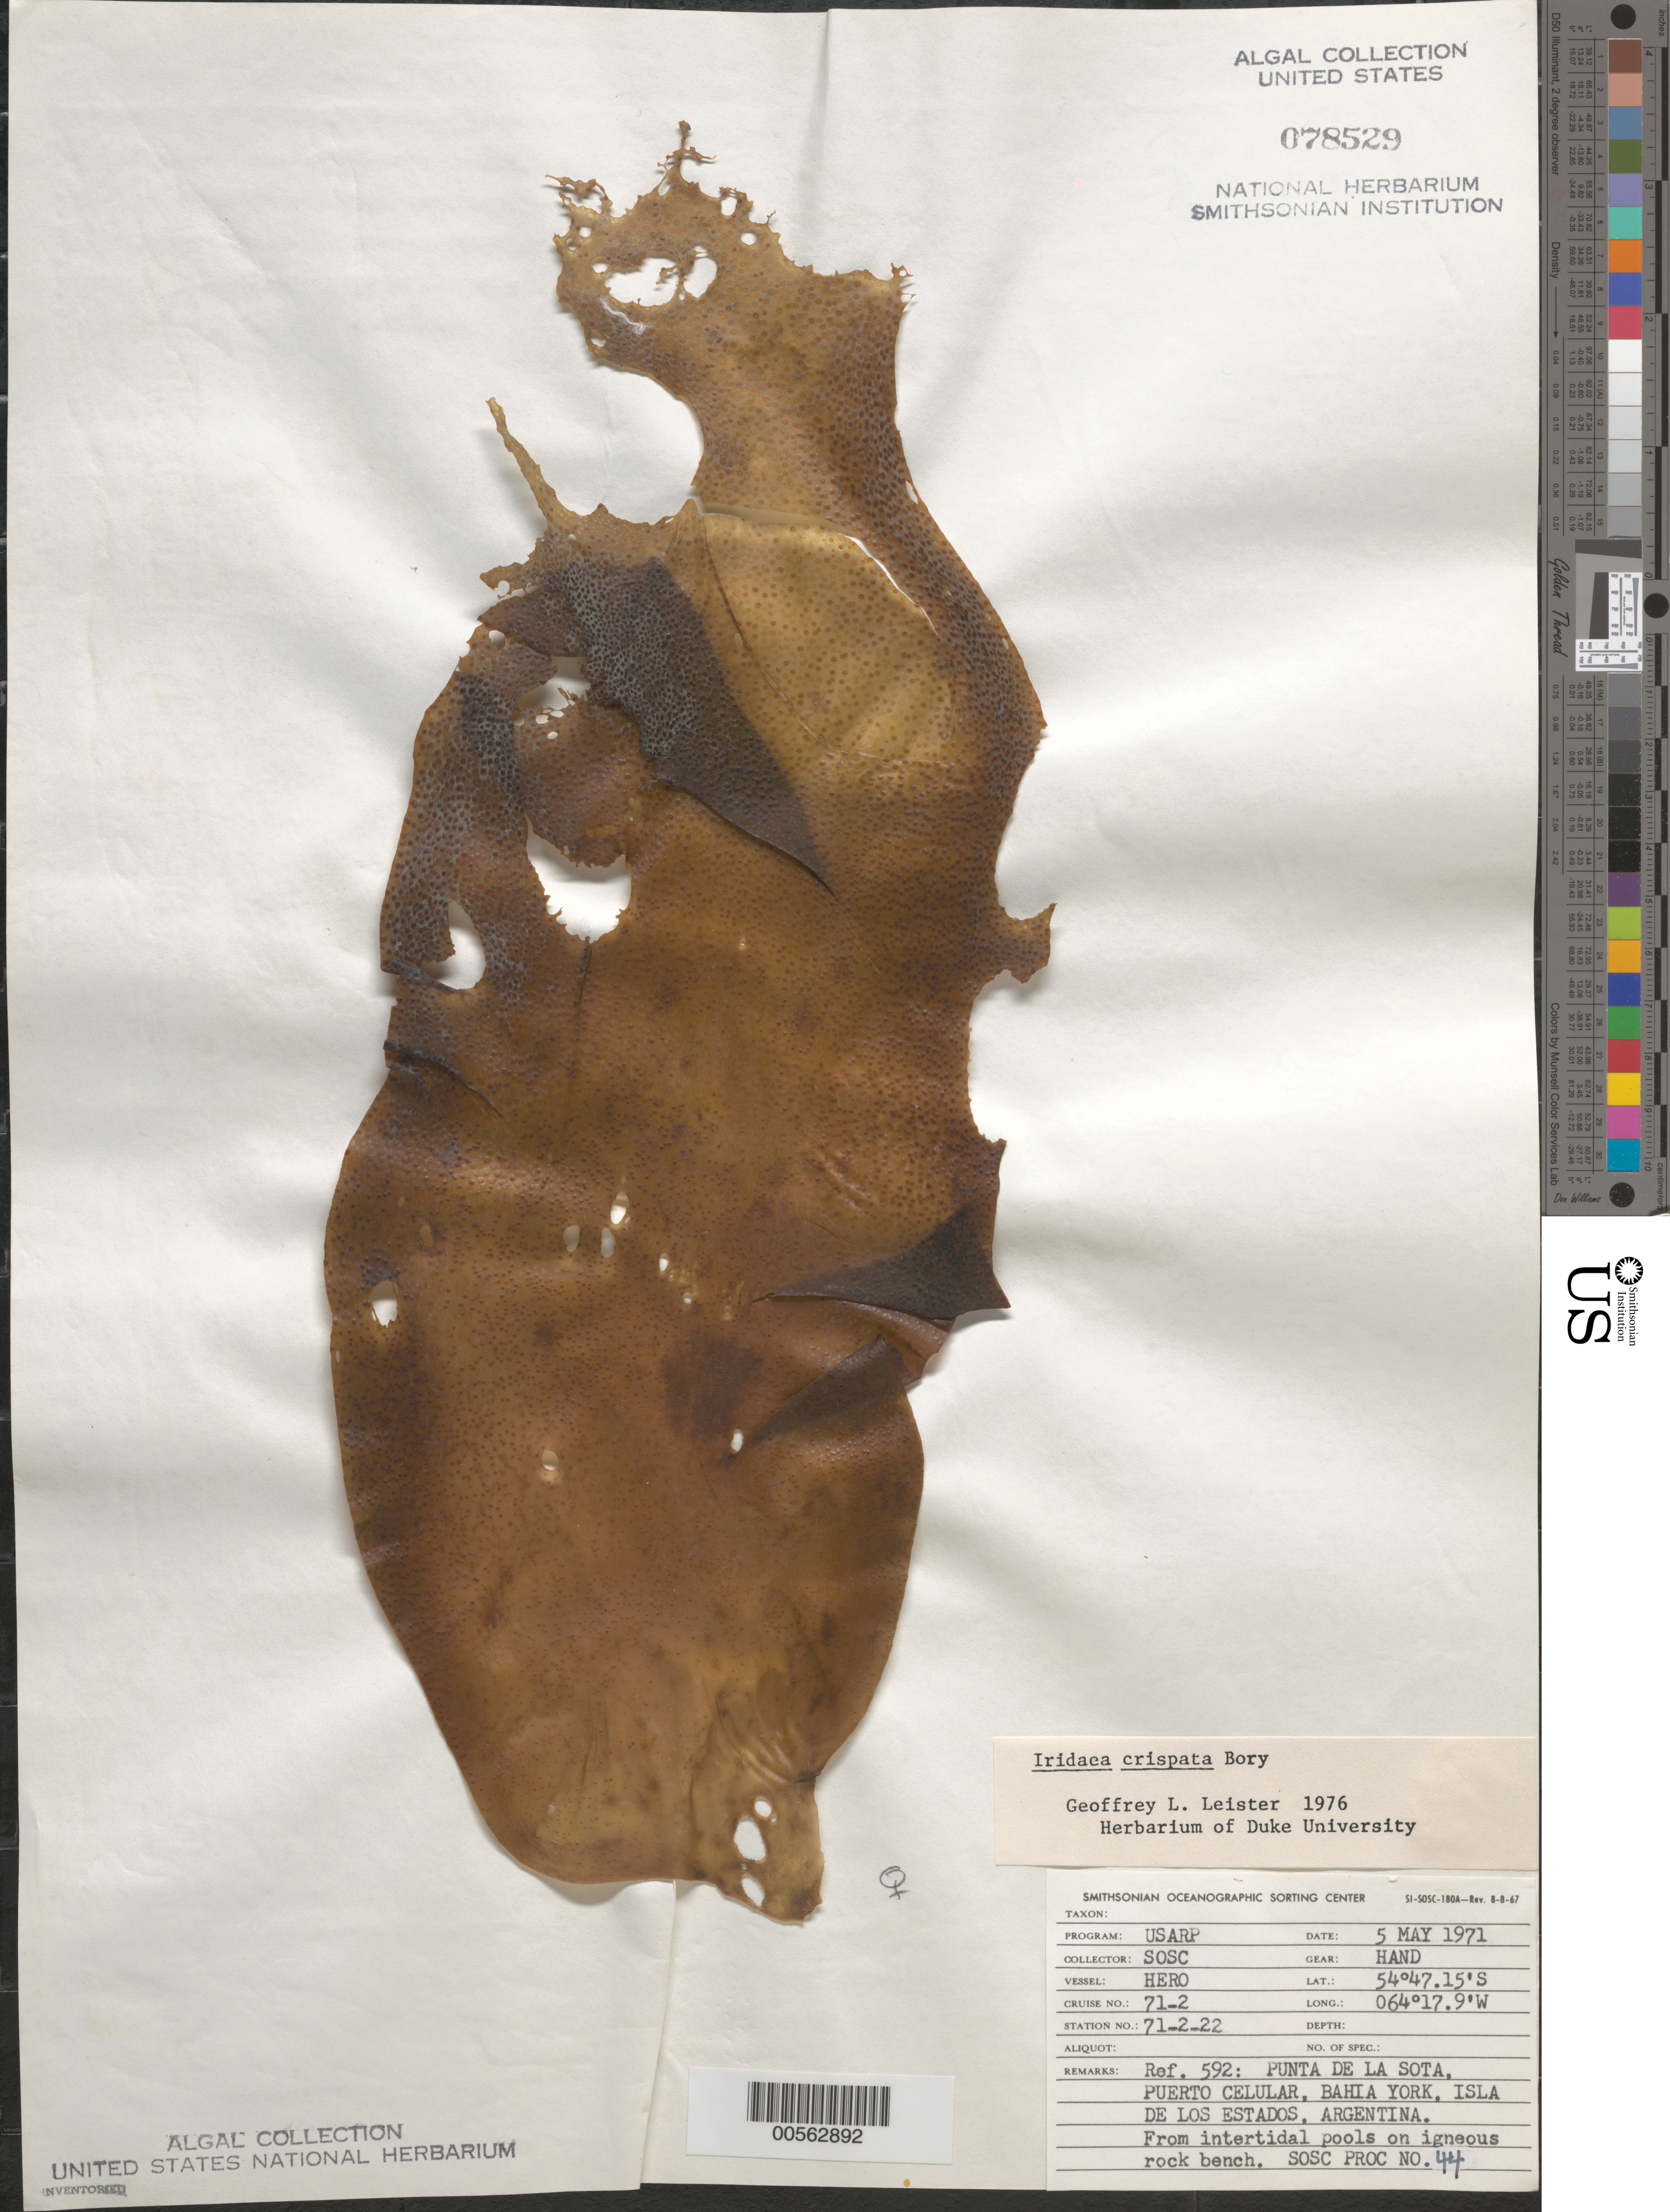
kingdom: Plantae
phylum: Rhodophyta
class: Florideophyceae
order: Gigartinales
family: Gigartinaceae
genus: Sarcothalia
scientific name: Sarcothalia crispata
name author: (Bory) Leister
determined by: Algae name updating Project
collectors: SOSC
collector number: Station 71-2-22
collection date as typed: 05 May 1969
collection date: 1969-05-05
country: Argentina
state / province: Tierra del Fuego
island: Isla de los Estados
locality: Bahia York, Puerto Celular, Punta de la Sota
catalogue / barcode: US 78529